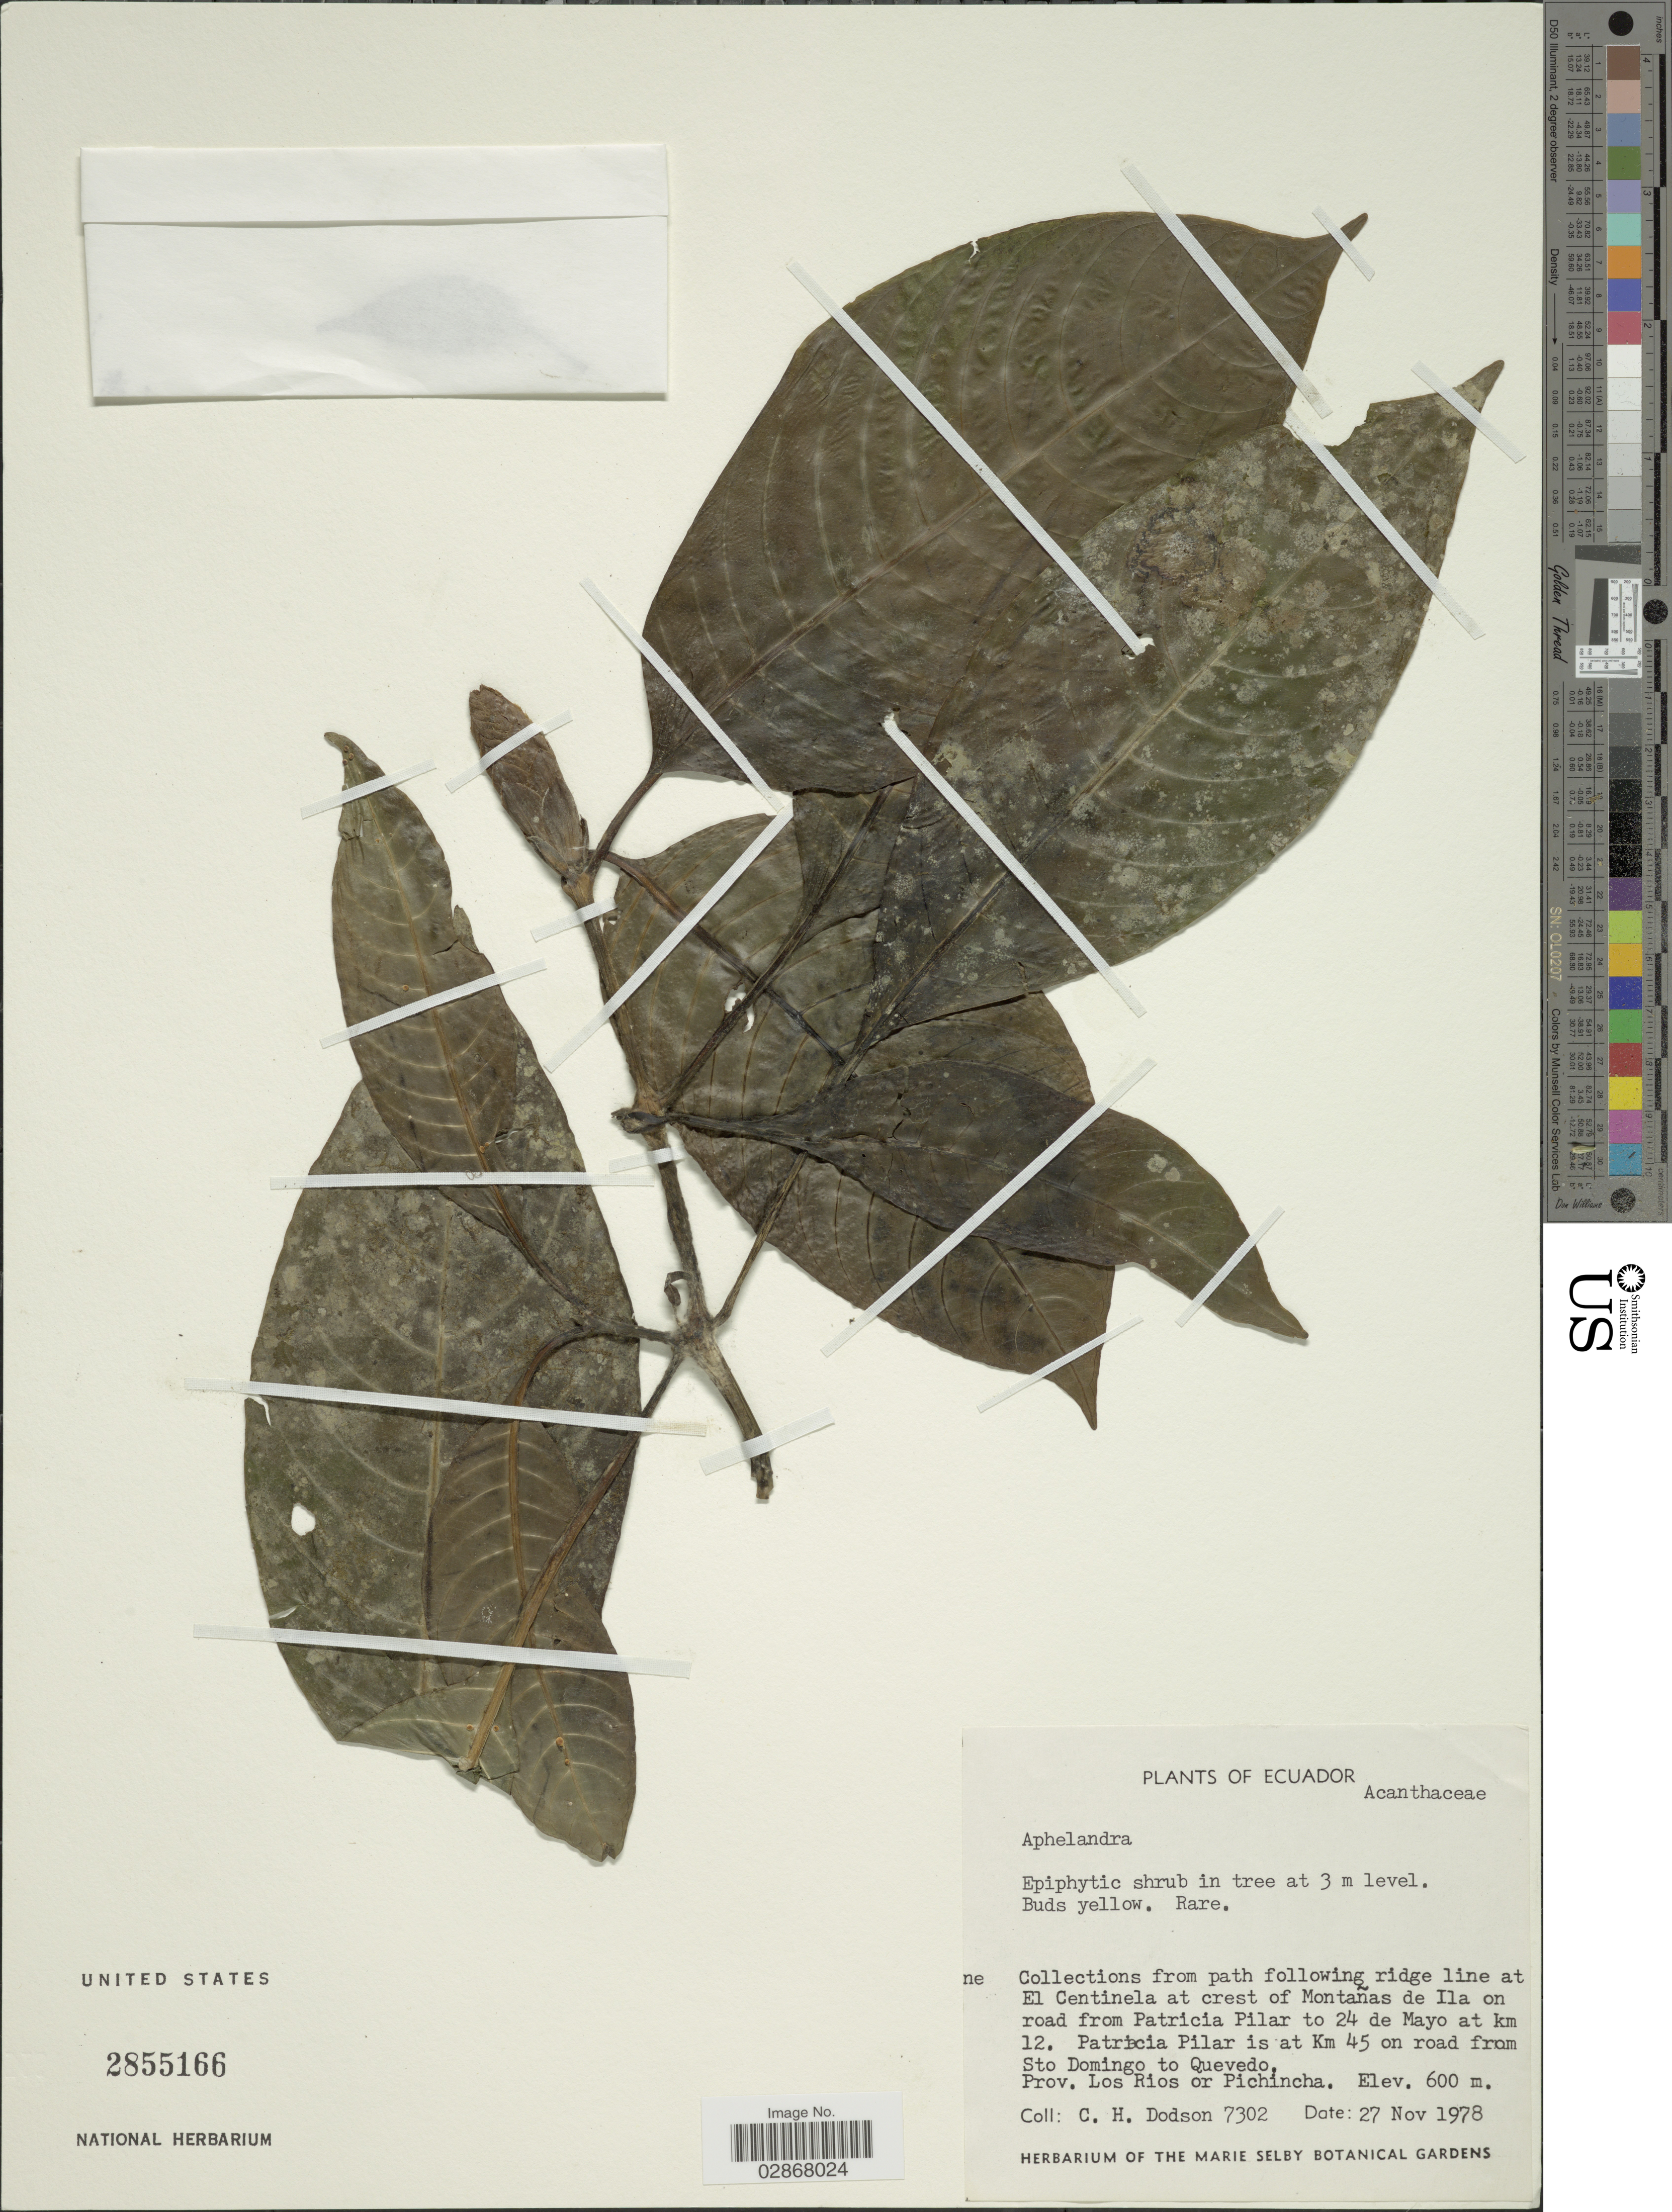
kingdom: Plantae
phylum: Tracheophyta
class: Magnoliopsida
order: Lamiales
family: Acanthaceae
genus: Encephalosphaera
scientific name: Encephalosphaera vitellina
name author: Lindau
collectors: C. H. Dodson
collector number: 7302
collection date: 1978-11-27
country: Ecuador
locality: From path following ridge line at El Centinela at crest of Montañas de Ila on road from Patricia Pilar to 24 de Mayo at km 12. Patricia Pilar is at km 45 on road from Sto Domingo to Quevedo. Prov. Los Rios or Pichincha.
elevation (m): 600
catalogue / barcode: US 2855166